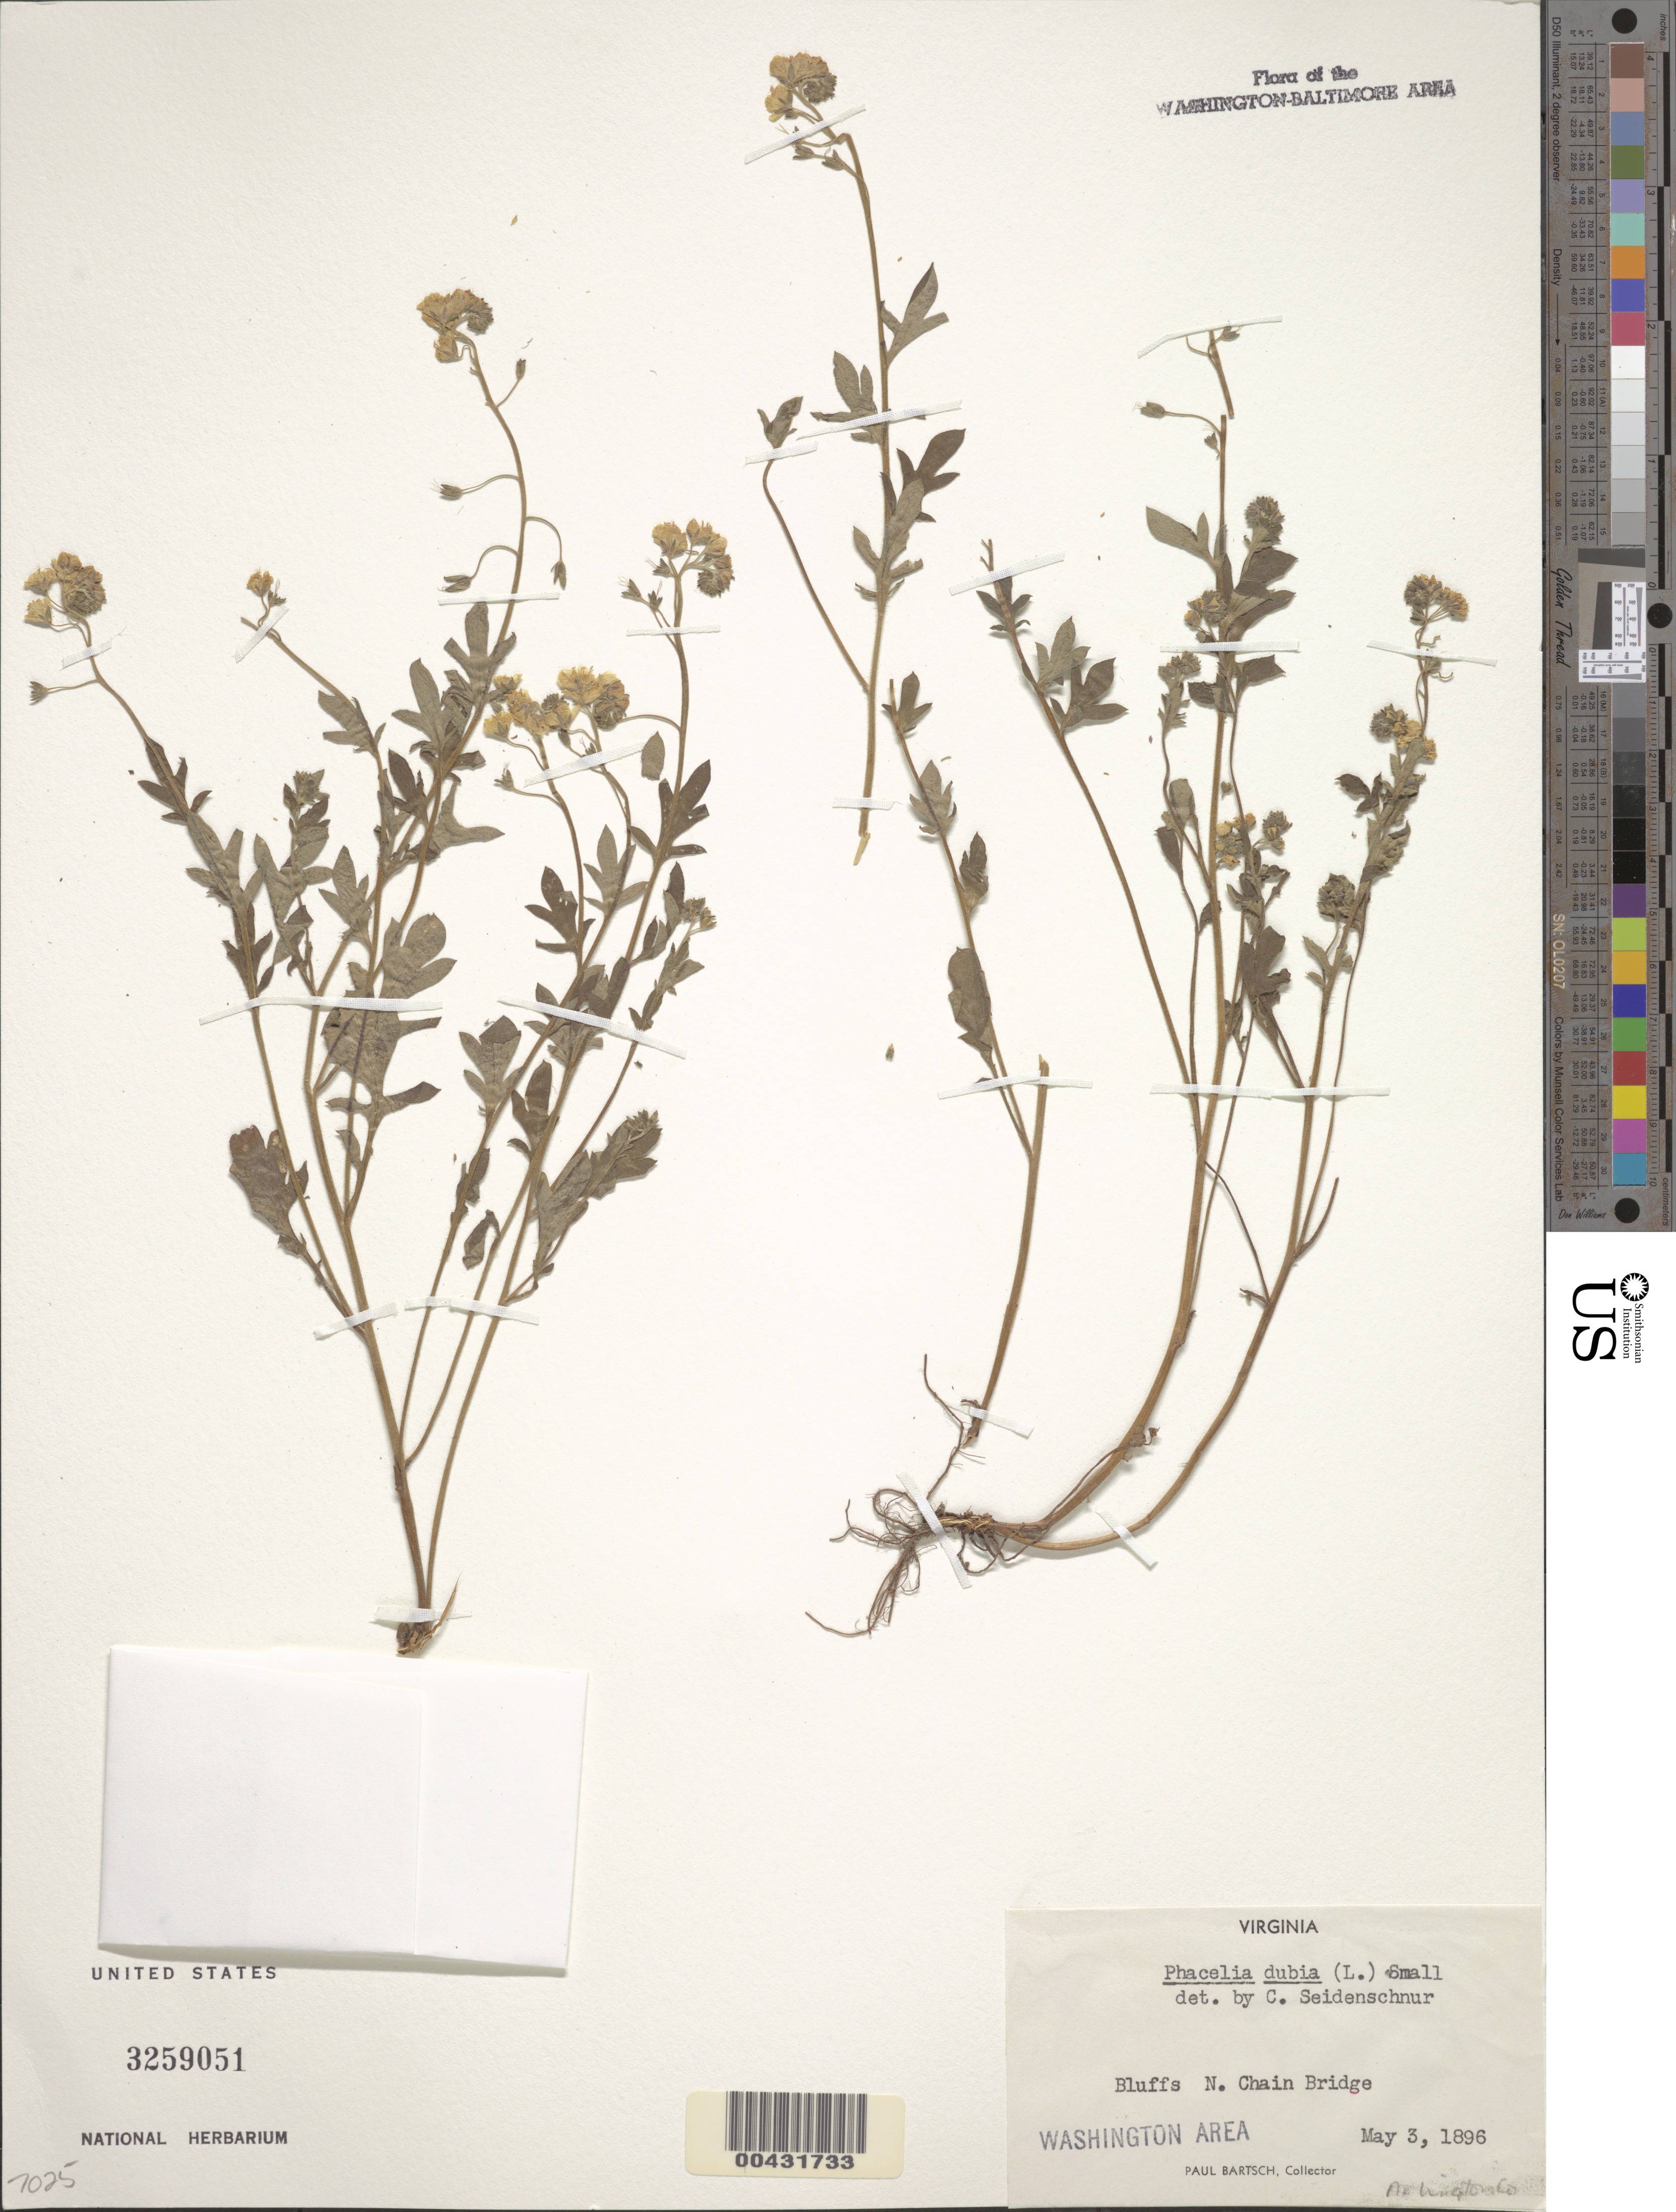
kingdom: Plantae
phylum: Tracheophyta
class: Magnoliopsida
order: Boraginales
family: Hydrophyllaceae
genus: Phacelia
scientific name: Phacelia dubia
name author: (L.) Trel.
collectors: P. Bartsch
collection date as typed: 03 May 1896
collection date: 1896-05-03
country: United States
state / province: Virginia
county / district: Arlington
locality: N of Chain Bridge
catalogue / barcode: US 3259051